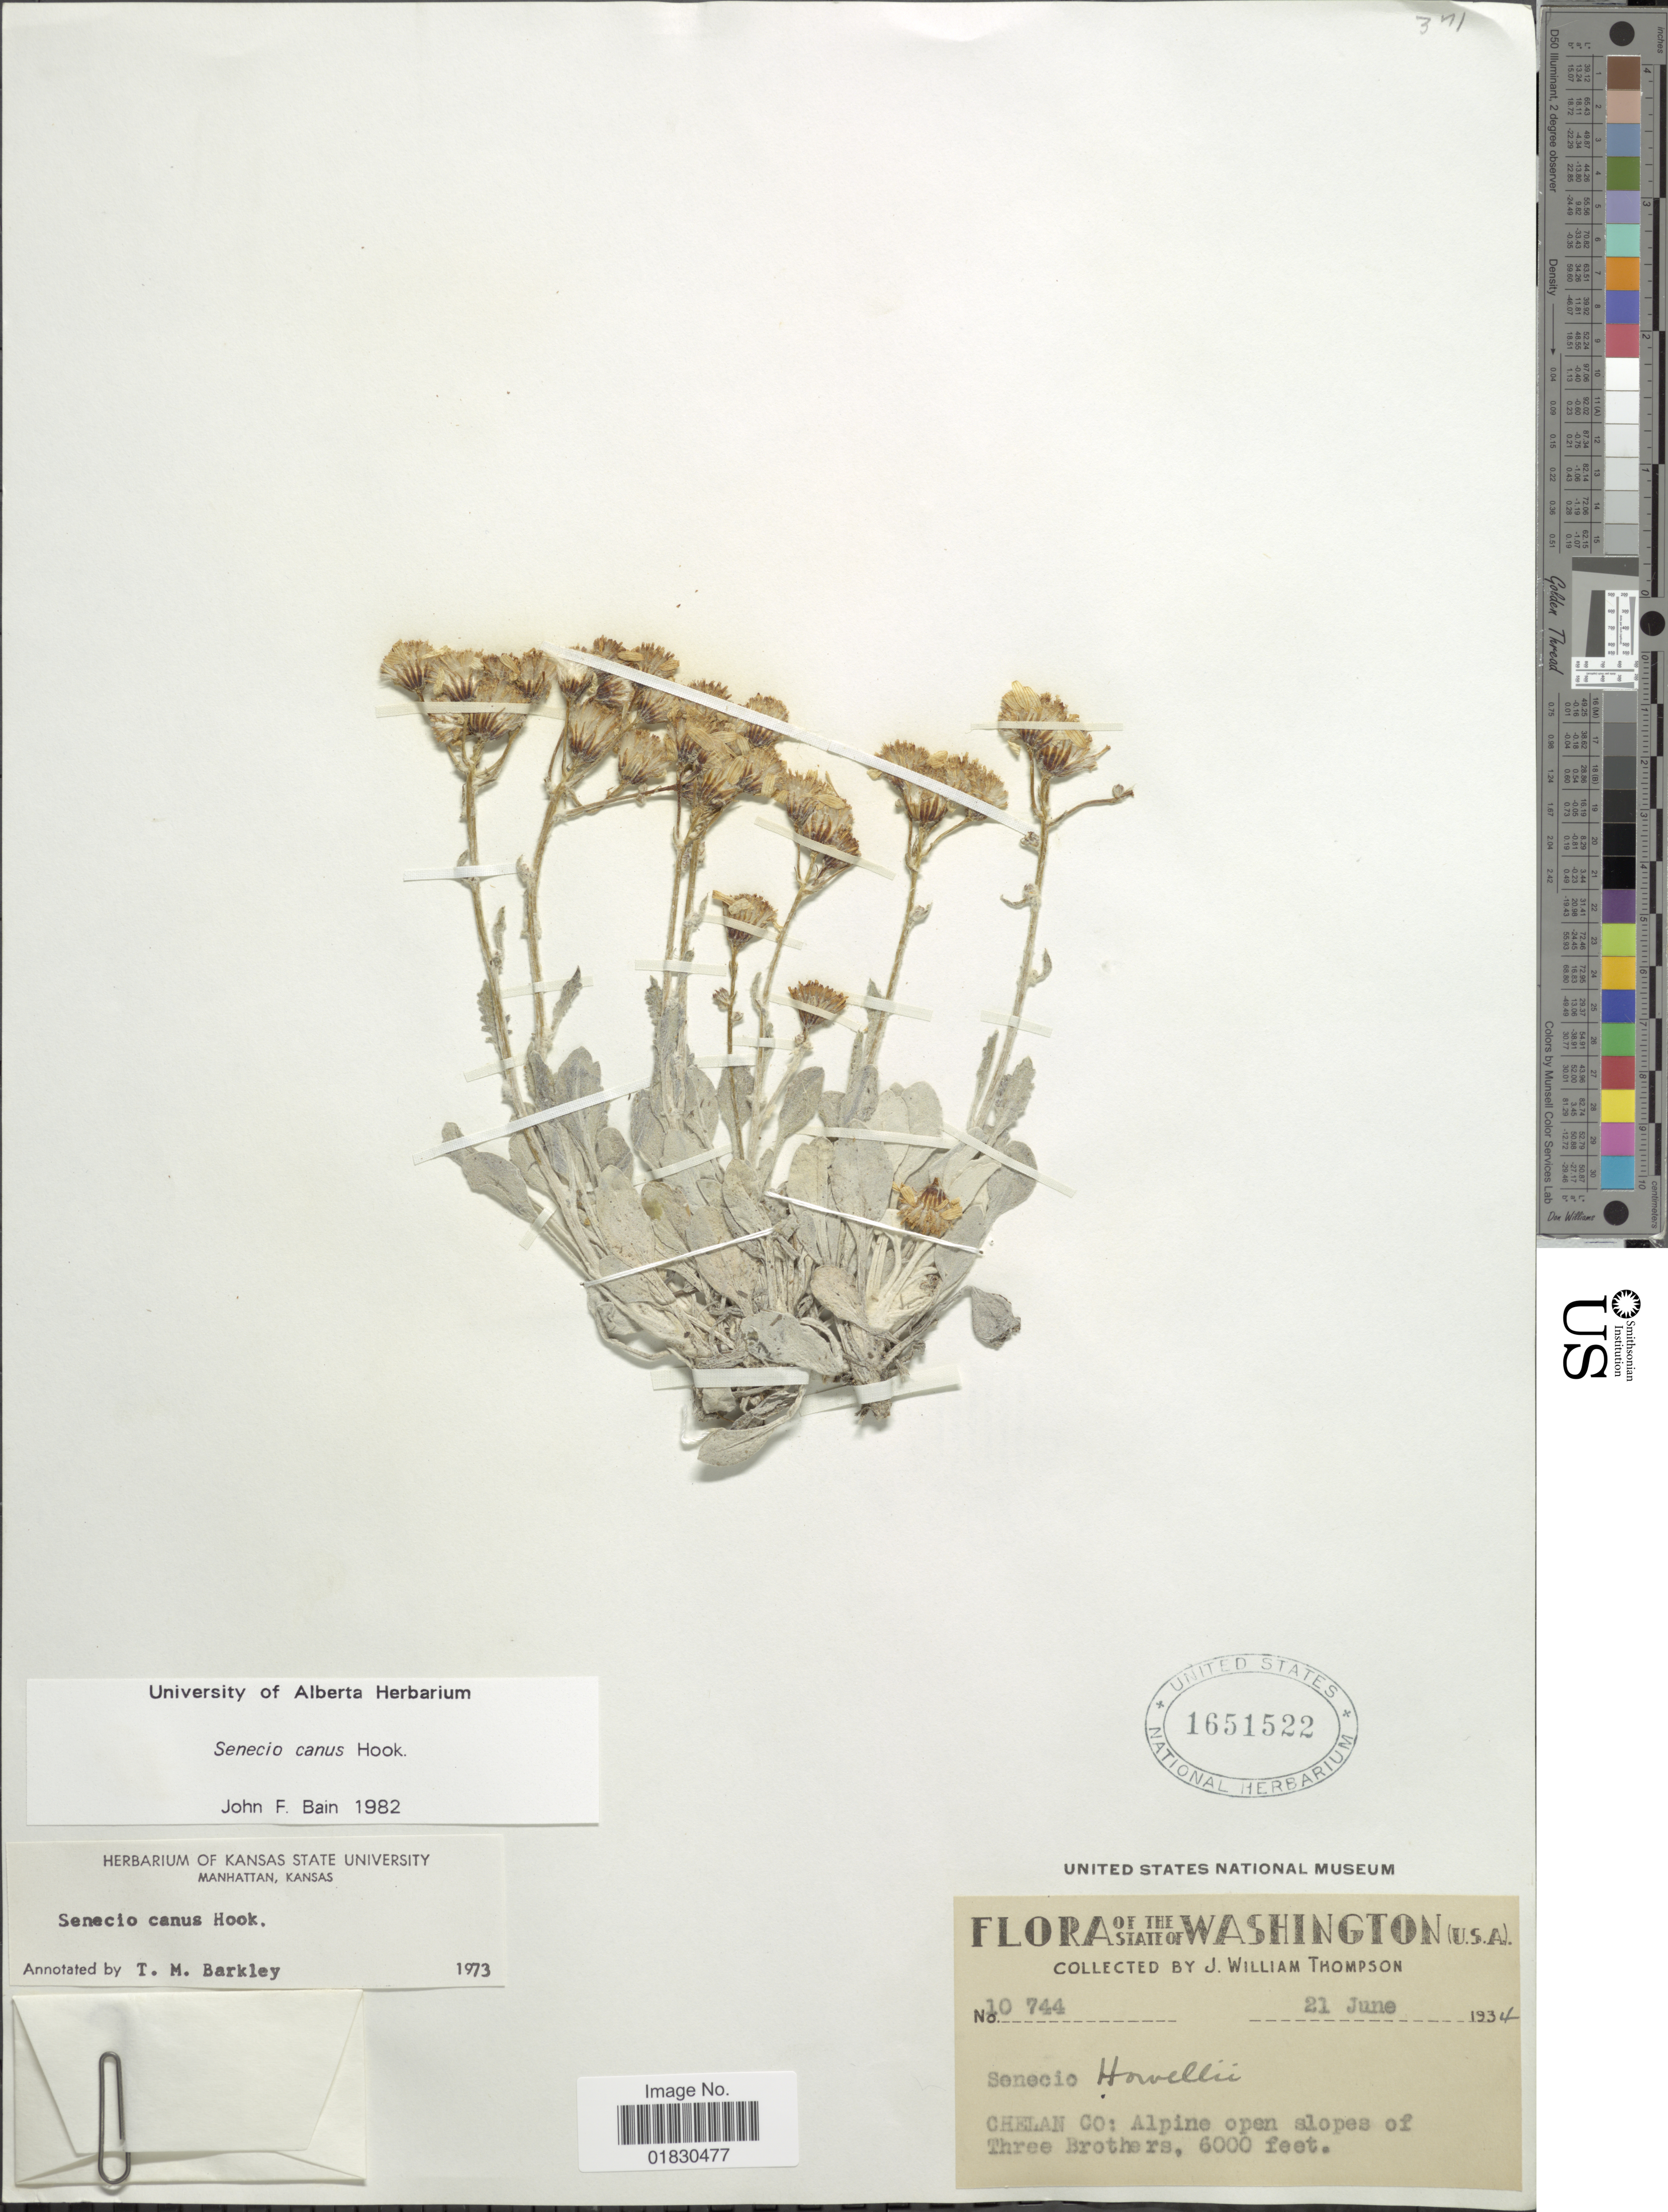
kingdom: Plantae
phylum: Tracheophyta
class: Magnoliopsida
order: Asterales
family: Asteraceae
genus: Packera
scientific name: Packera cana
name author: (Hook.) W.A. Weber & Á. Löve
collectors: J. W. Thompson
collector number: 10744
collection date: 1934-06-21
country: United States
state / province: Washington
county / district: Chelan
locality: The State of Washington, Chelan Co: Alpine open slopes of Three Brothers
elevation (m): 1829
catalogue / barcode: US 1651522